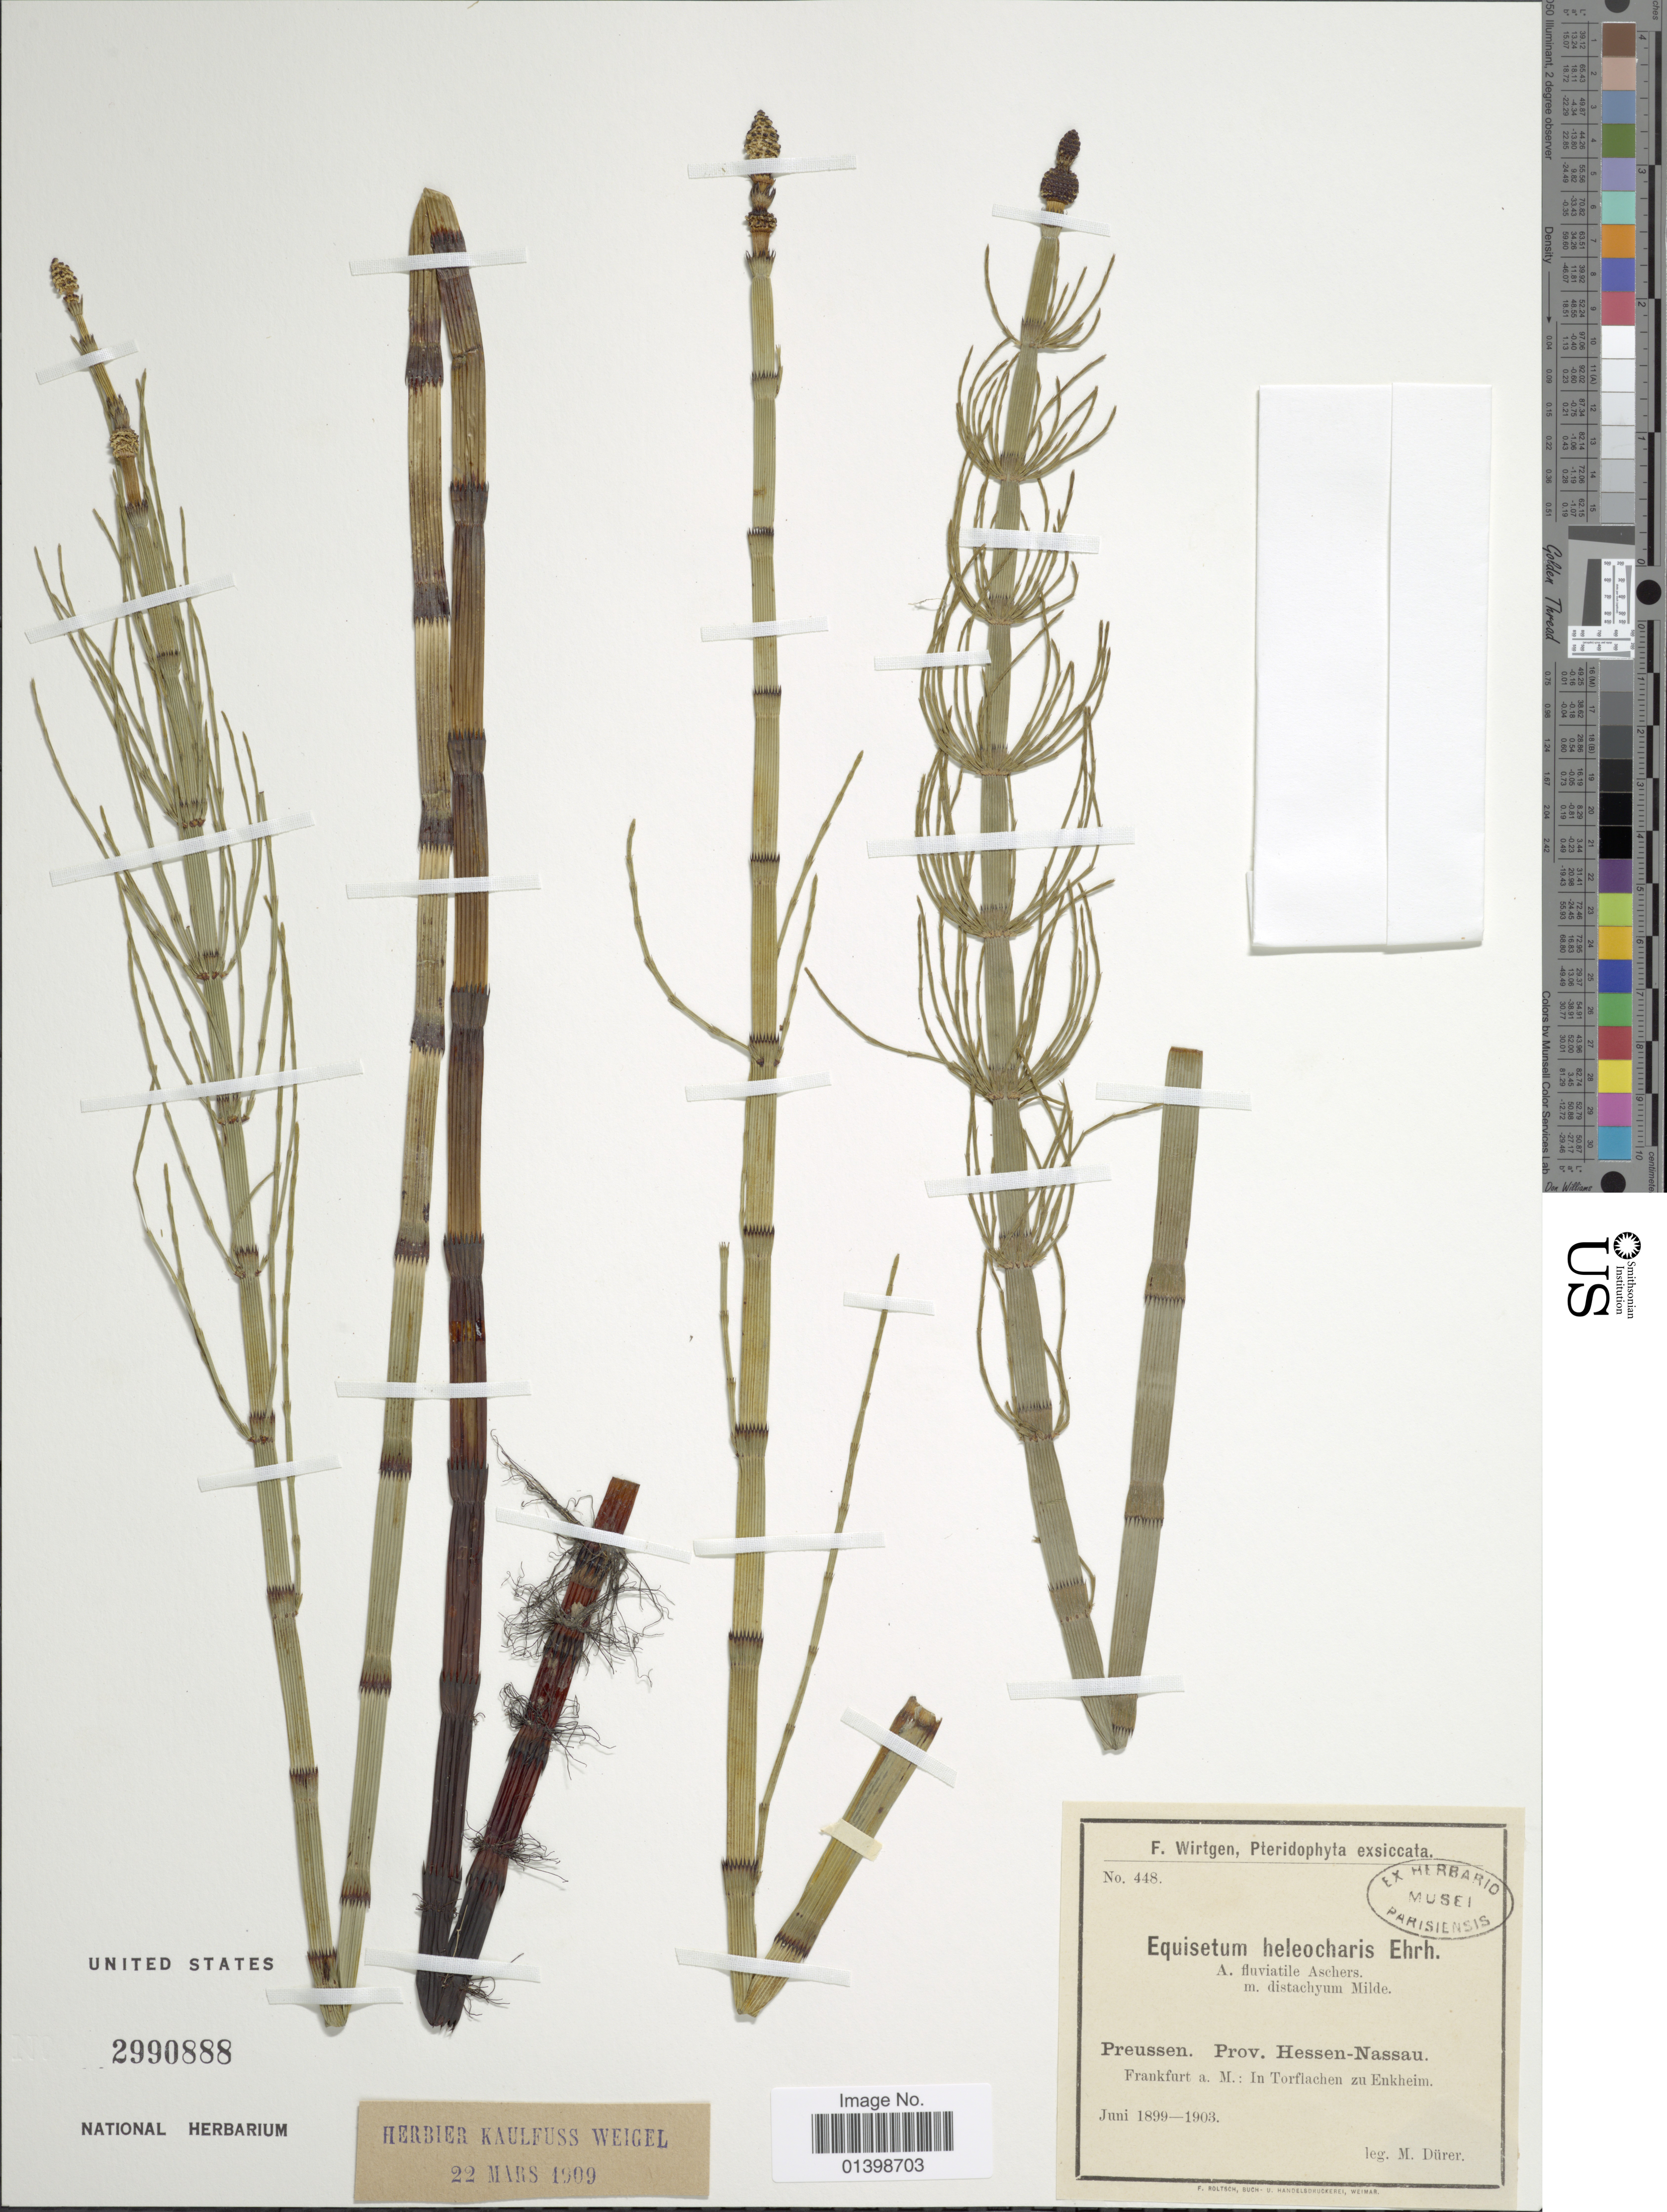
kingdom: Plantae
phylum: Tracheophyta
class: Polypodiopsida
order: Equisetales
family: Equisetaceae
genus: Equisetum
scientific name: Equisetum fluviatile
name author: L.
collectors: M. Durer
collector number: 448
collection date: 1899-06/1903-06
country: Germany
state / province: Hesse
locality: Preussen. Prov. Hessen-Nassau. Frankfurt a. M. : In Torflachen zu Enkheim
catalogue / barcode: US 2990888